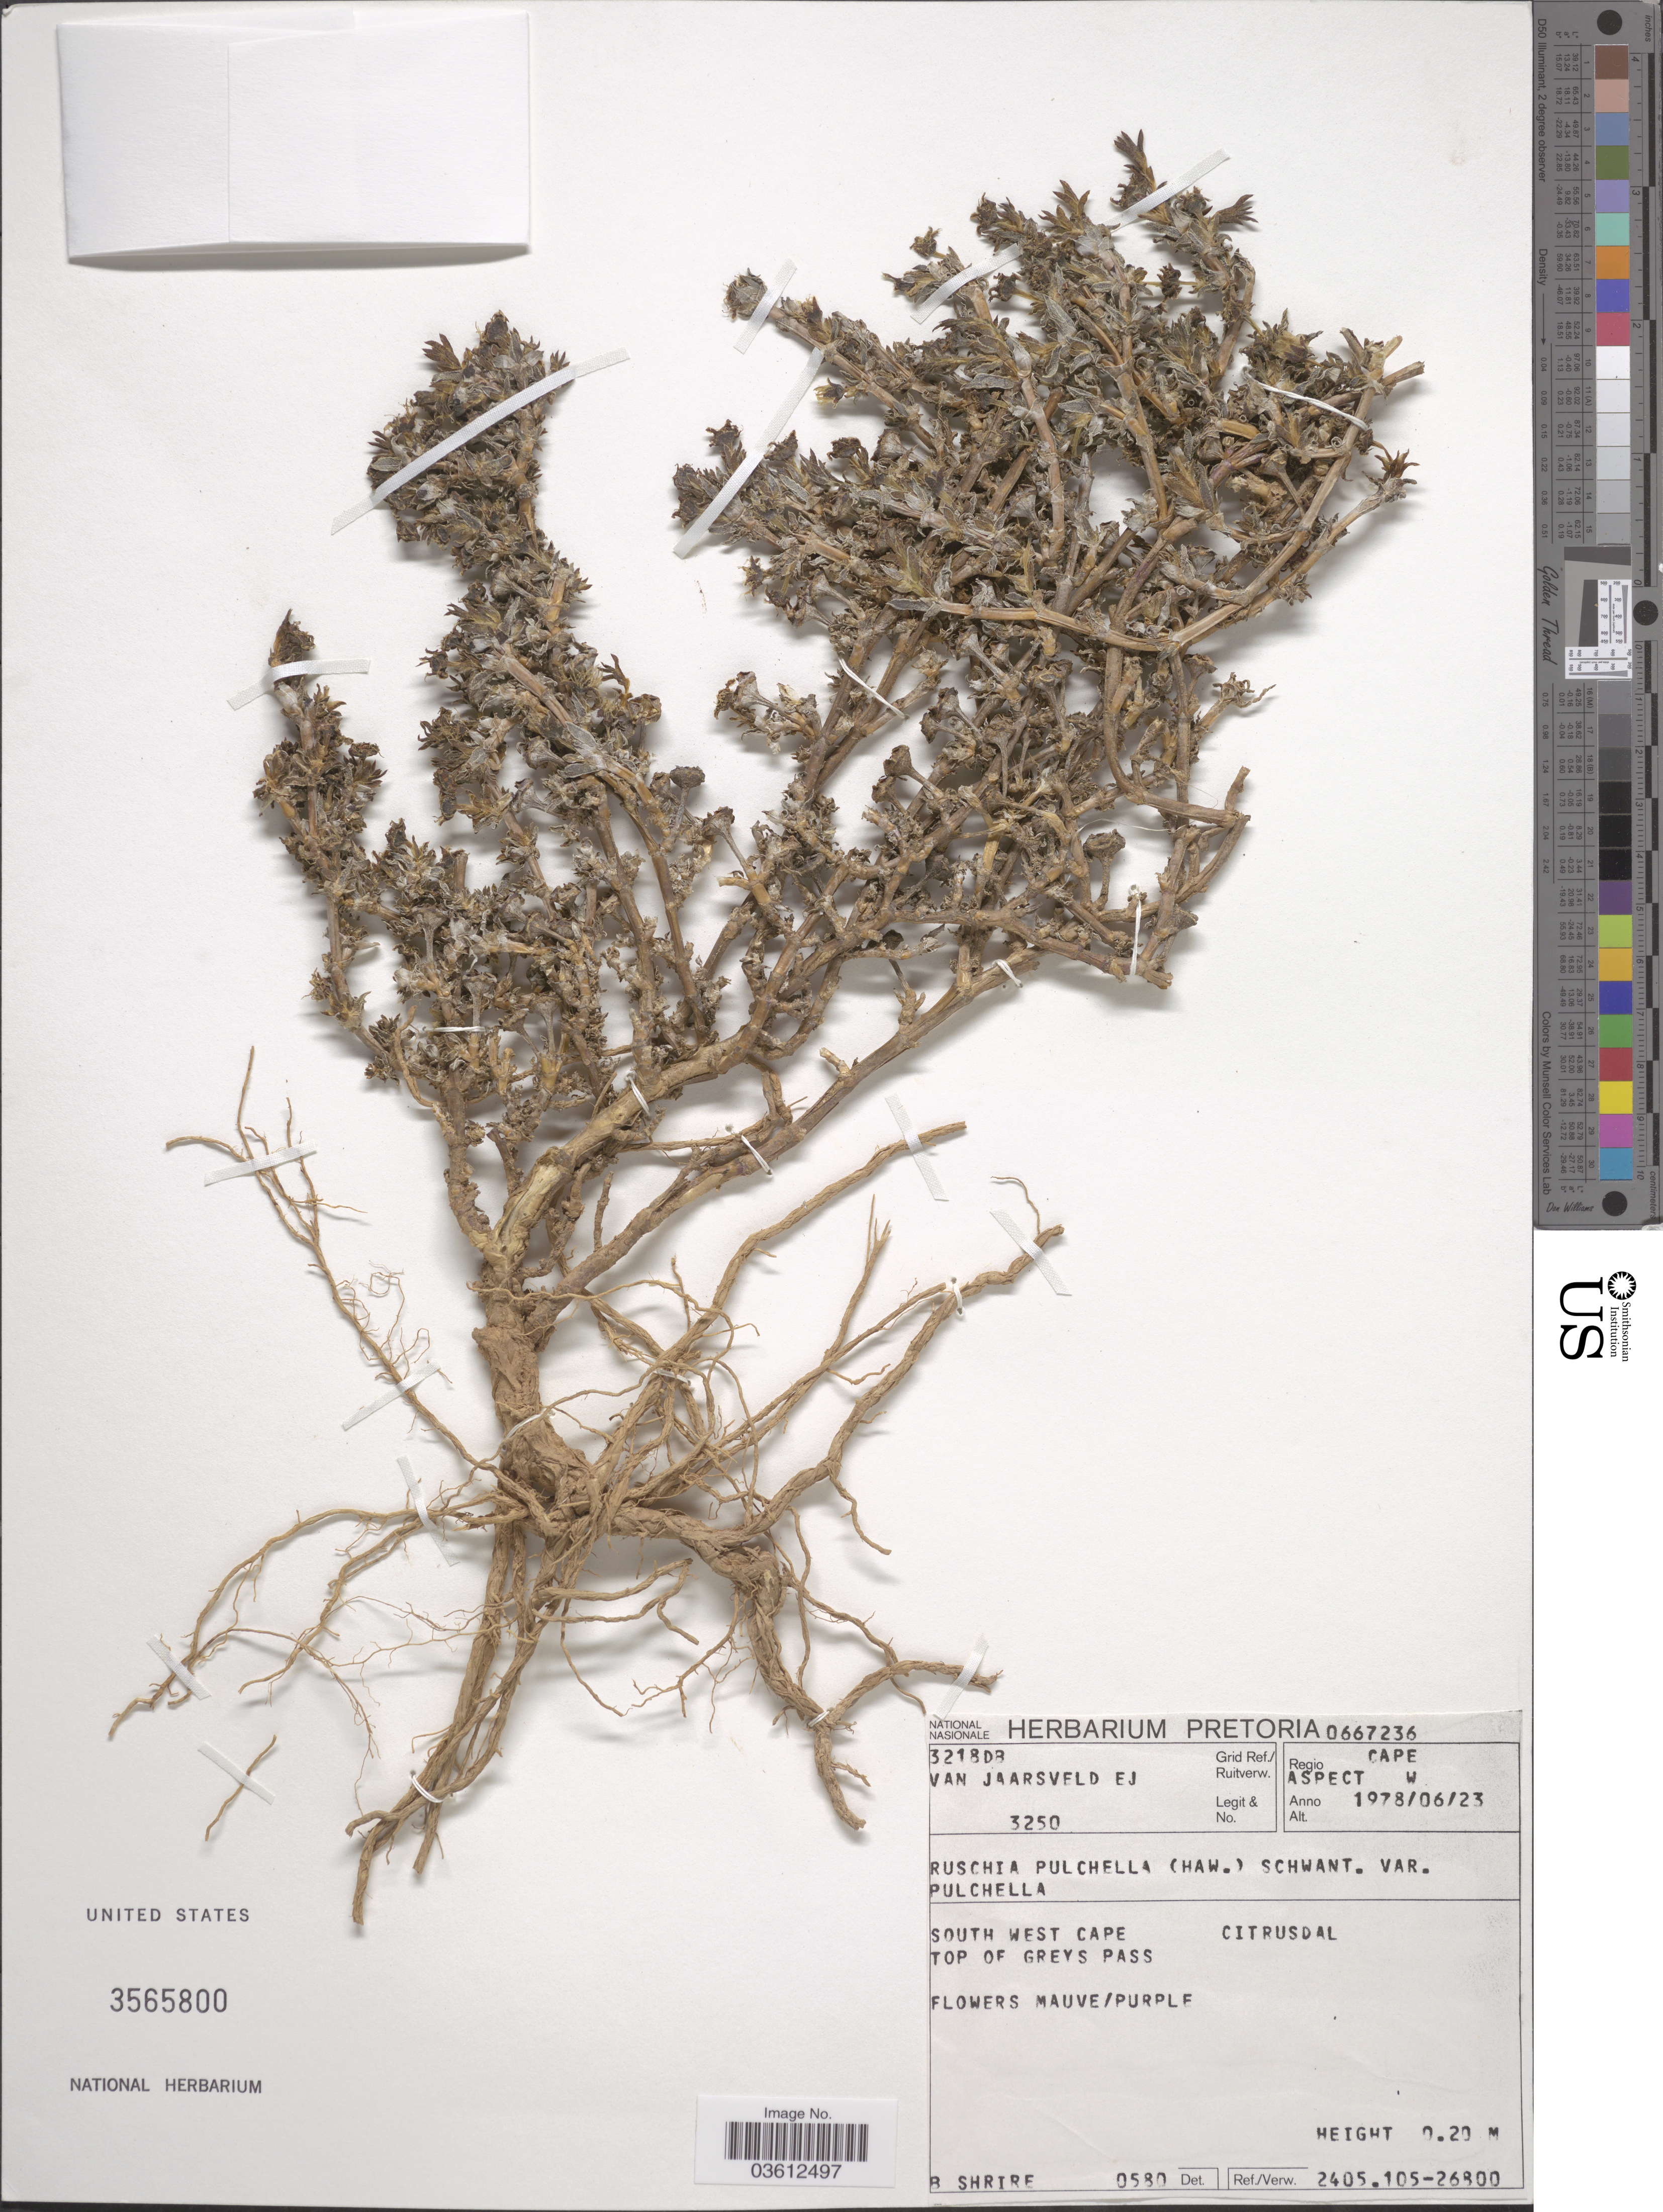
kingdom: Plantae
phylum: Tracheophyta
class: Magnoliopsida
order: Caryophyllales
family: Aizoaceae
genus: Ruschia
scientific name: Ruschia pulchella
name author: Schwantes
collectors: E. van Jaarsveld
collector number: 3250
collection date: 1978-06-23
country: South Africa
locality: Grid Ref./ Ruitverw. 3218DB. Regio Cape Aspect W. South West Cape. Citrusdal. Top of Greys Pass.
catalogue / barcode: US 3565800